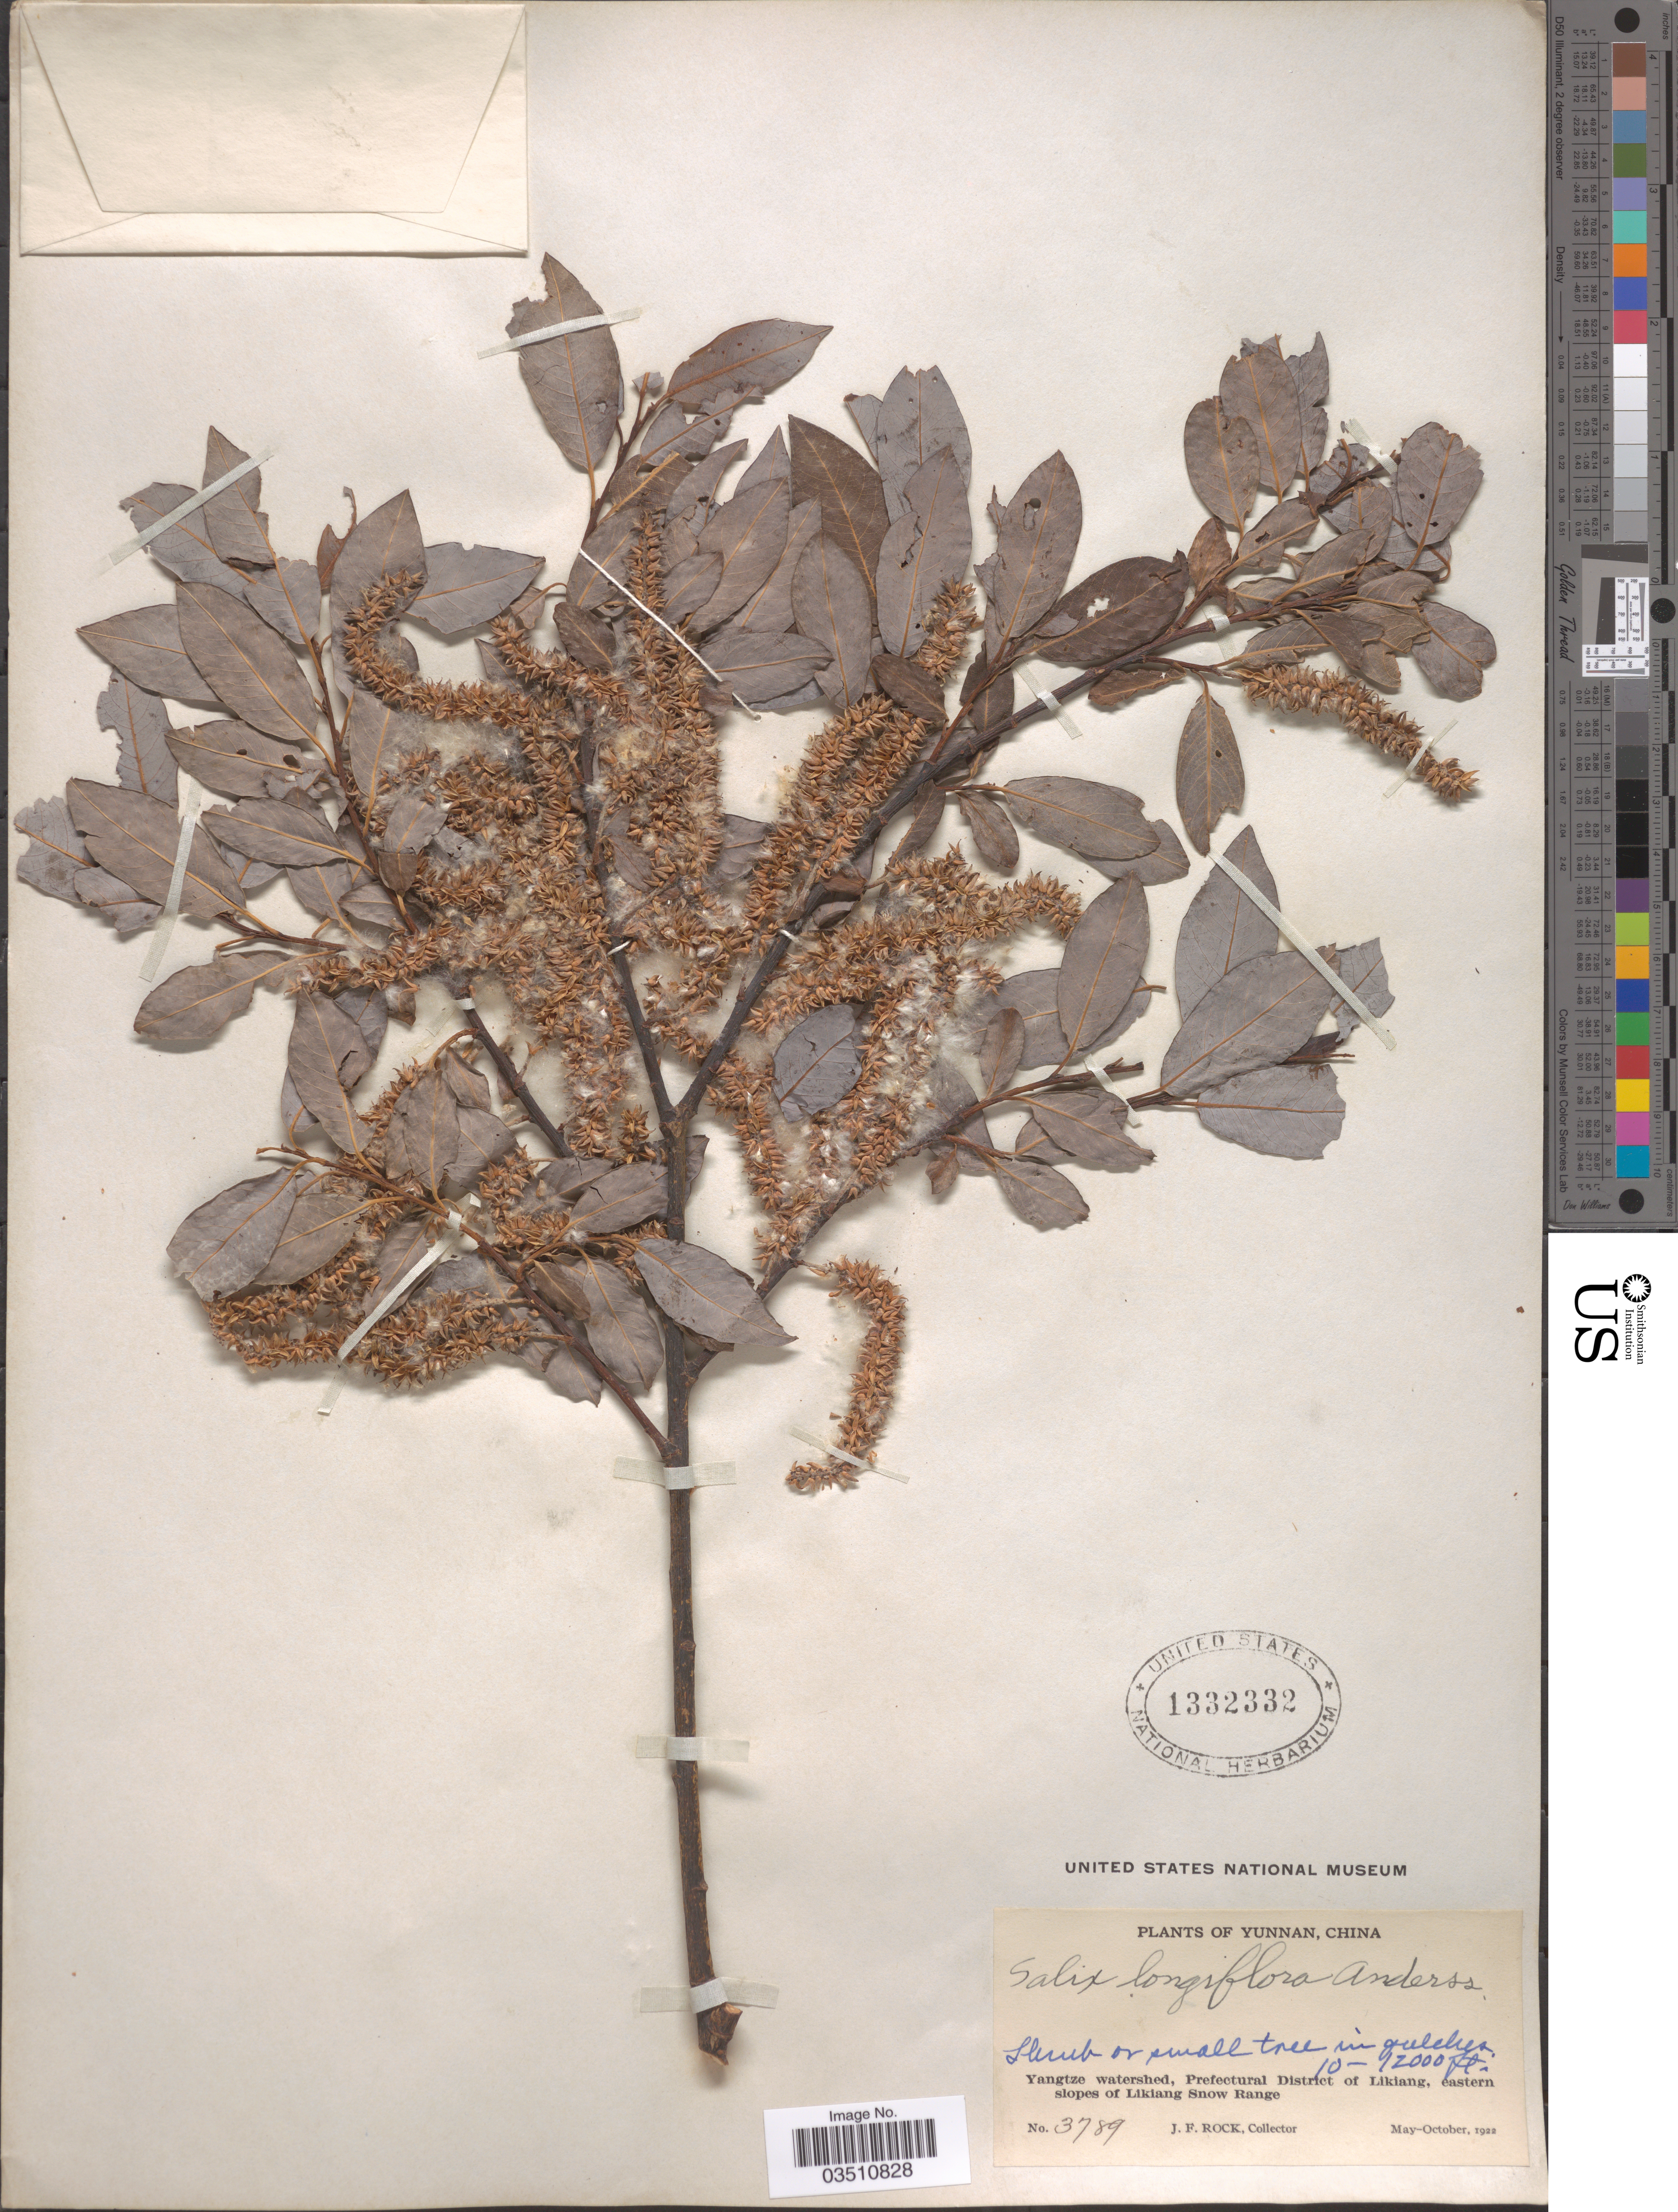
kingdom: Plantae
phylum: Tracheophyta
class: Magnoliopsida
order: Malpighiales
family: Salicaceae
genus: Salix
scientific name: Salix longiflora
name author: Andersson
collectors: J. Rock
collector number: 3789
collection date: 1922-05/1922-10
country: China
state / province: Yunnan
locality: Yangtze watershed, Prefectural District of Likiang, eastern slopes of Likiang Snow Range.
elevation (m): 3048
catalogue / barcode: US 1332332